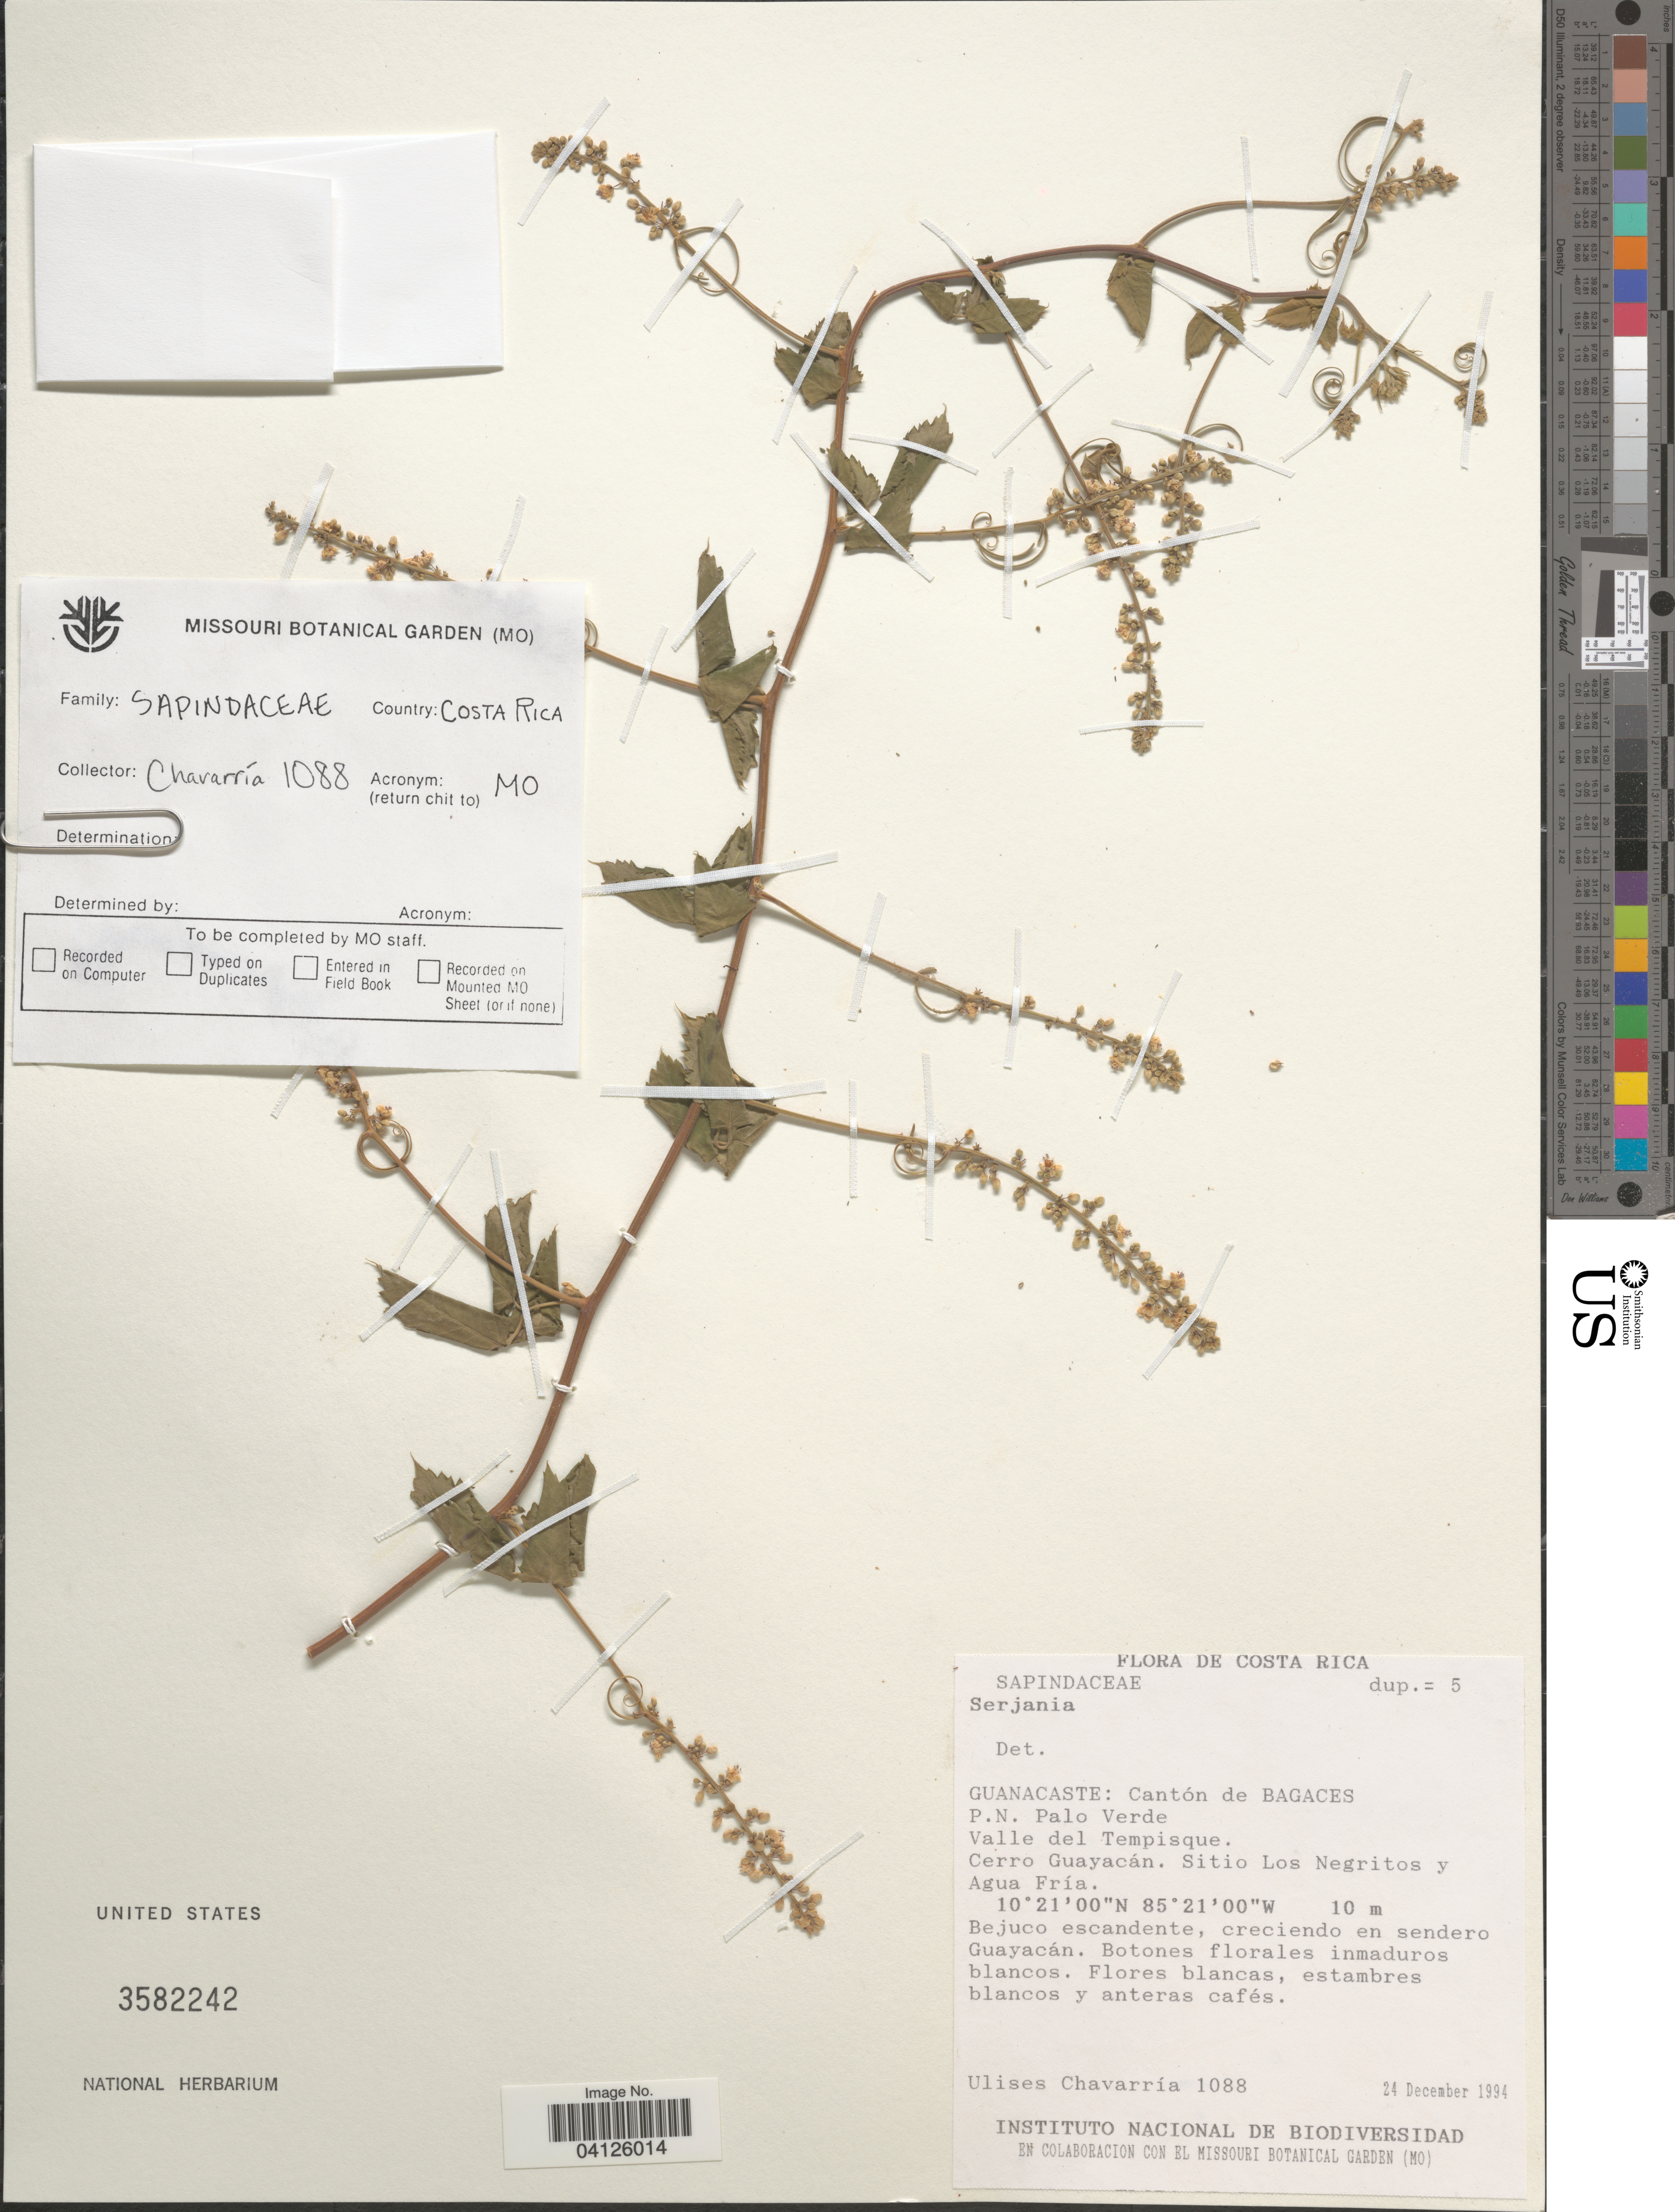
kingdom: Plantae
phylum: Tracheophyta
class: Magnoliopsida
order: Sapindales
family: Sapindaceae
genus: Urvillea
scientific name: Urvillea ulmacea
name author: Kunth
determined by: Acevedo-Rodriguez, P., (US), Smithsonian Institution - National Museum of Natural History (UNITED STATES)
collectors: U. Chavarría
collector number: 1088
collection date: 1994-12-24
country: Costa Rica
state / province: Guanacaste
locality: Cantón de BAGACES. P.N. Palo Verde. Valle del Tempisque. Cerro Guayacán. Sitio Los Negritos y Agua Fría.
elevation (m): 10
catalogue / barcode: US 3582242